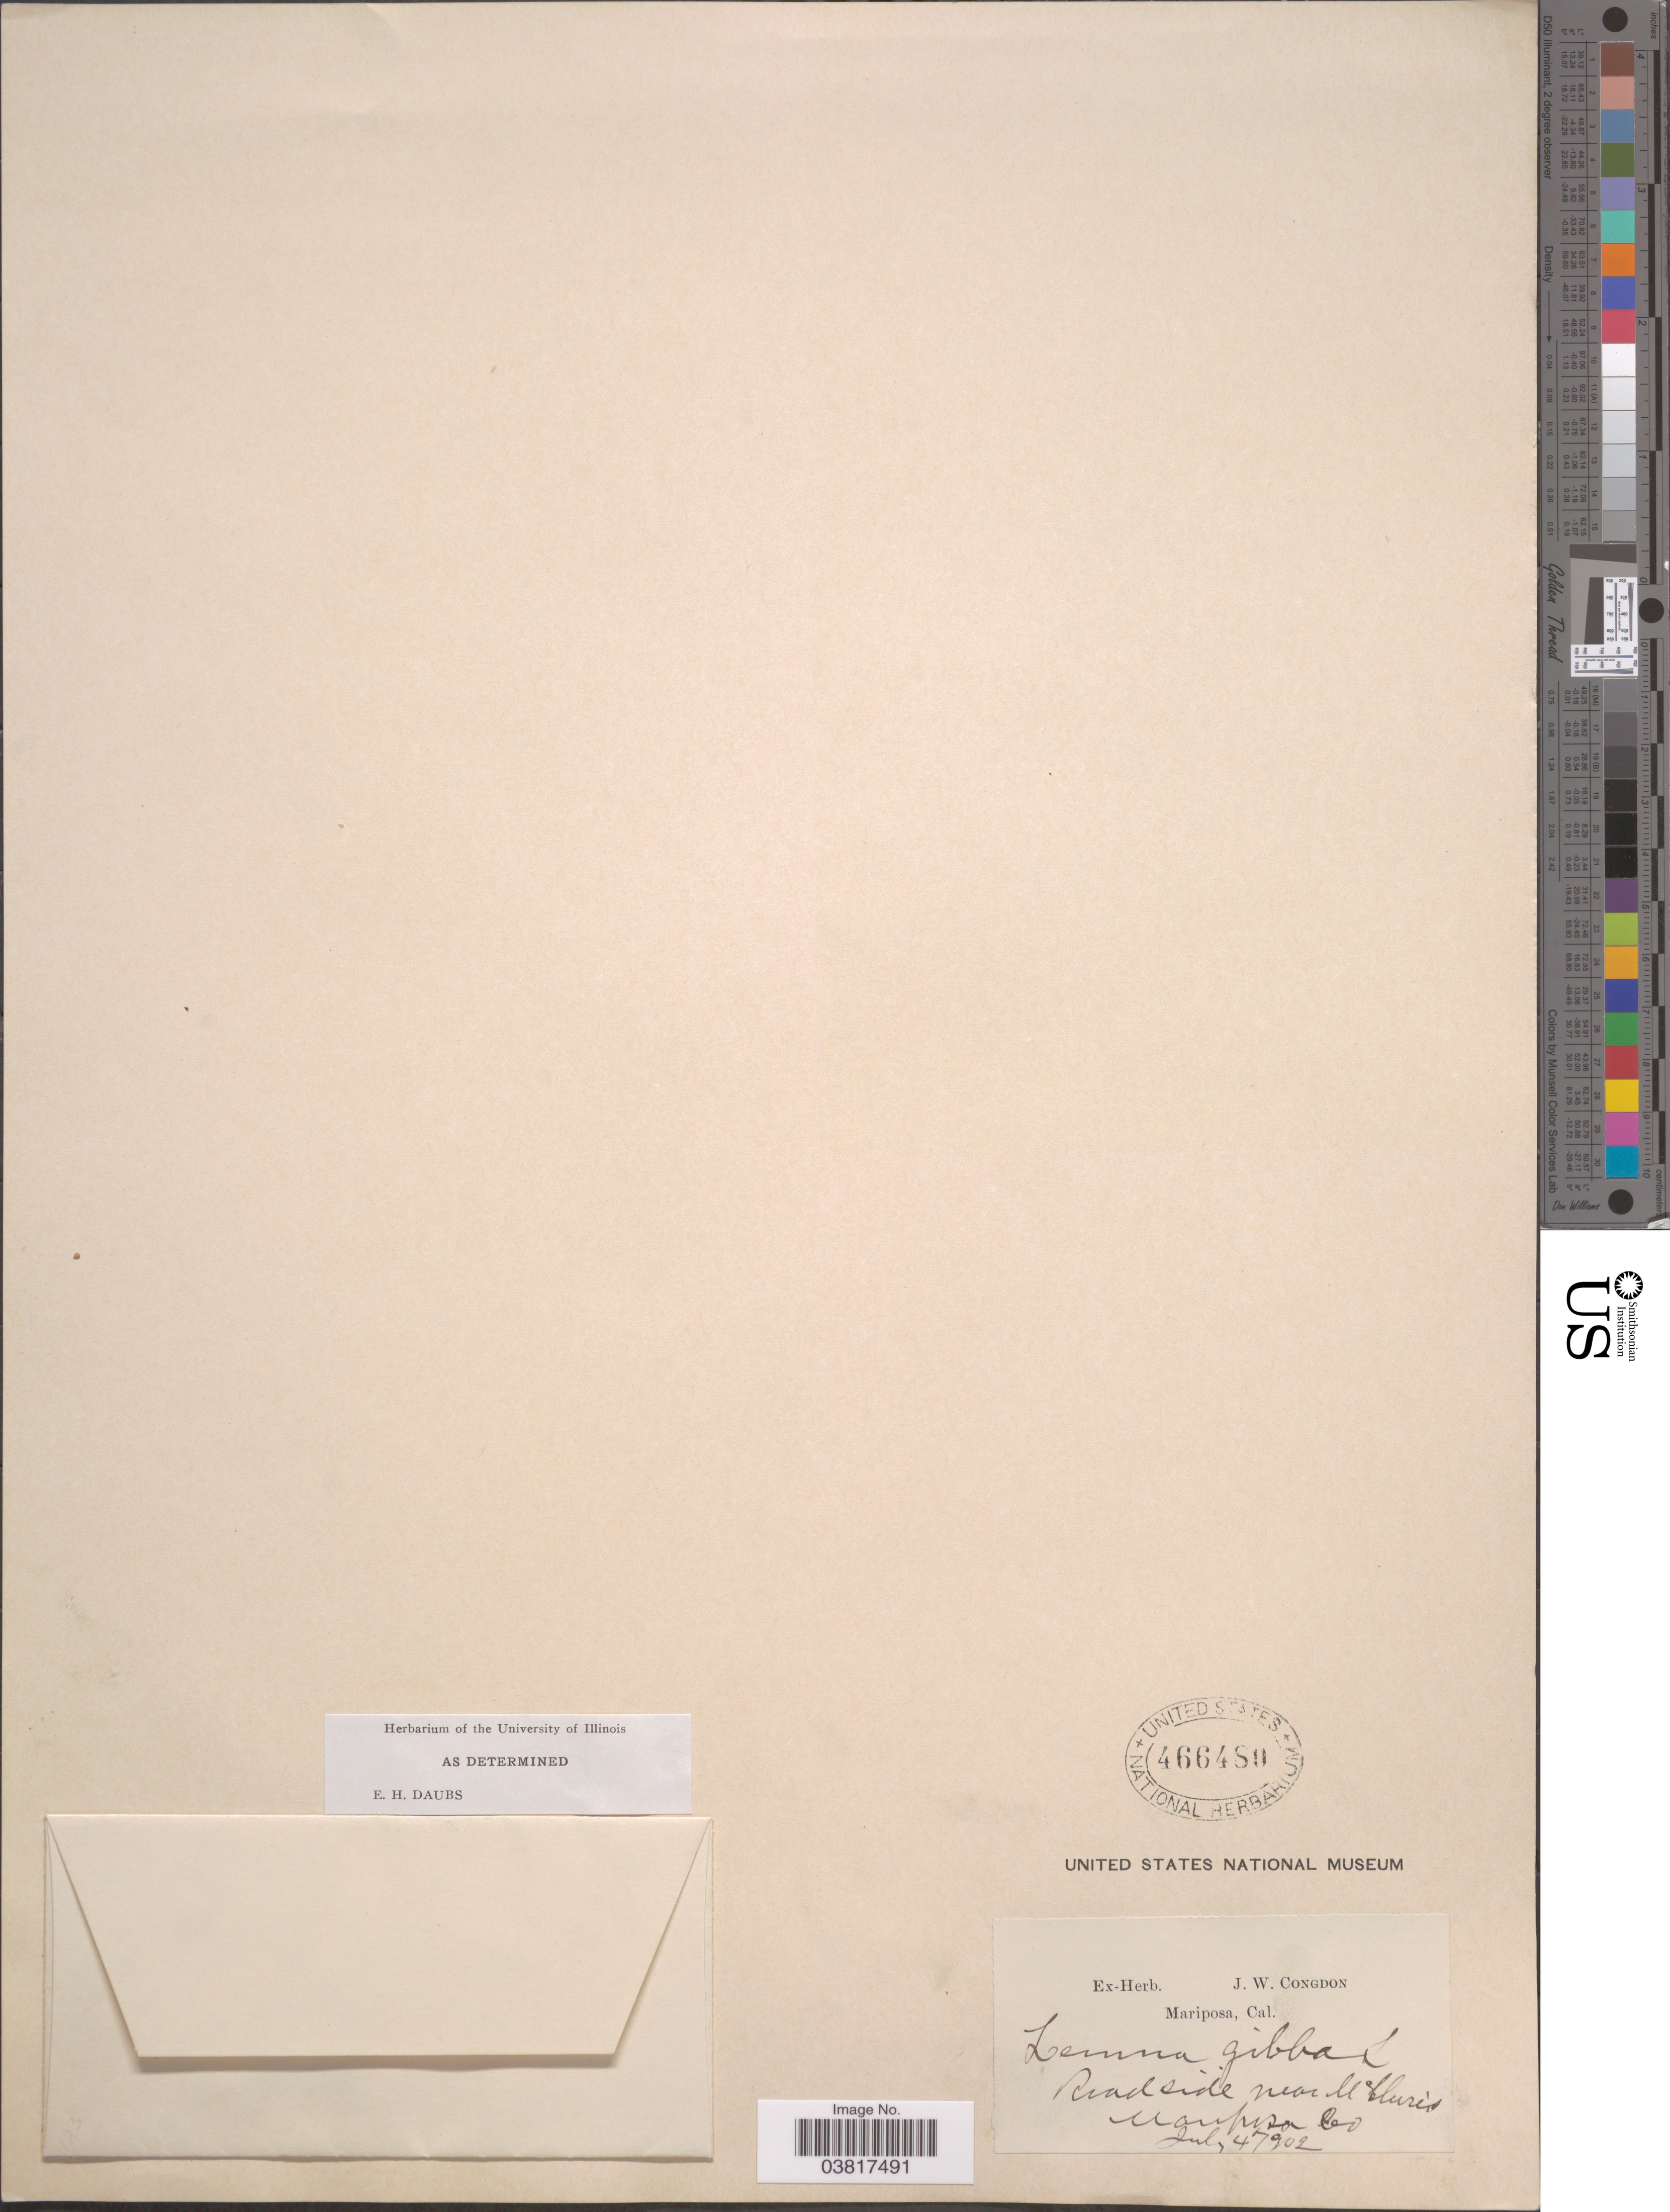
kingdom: Plantae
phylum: Tracheophyta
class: Liliopsida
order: Alismatales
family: Araceae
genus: Lemna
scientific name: Lemna gibba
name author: L.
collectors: ex herb. J. W. Congdon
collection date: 1902-07-04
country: United States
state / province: California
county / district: Mariposa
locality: Roadside near McMuris, Mariposa Co.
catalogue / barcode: US 466480